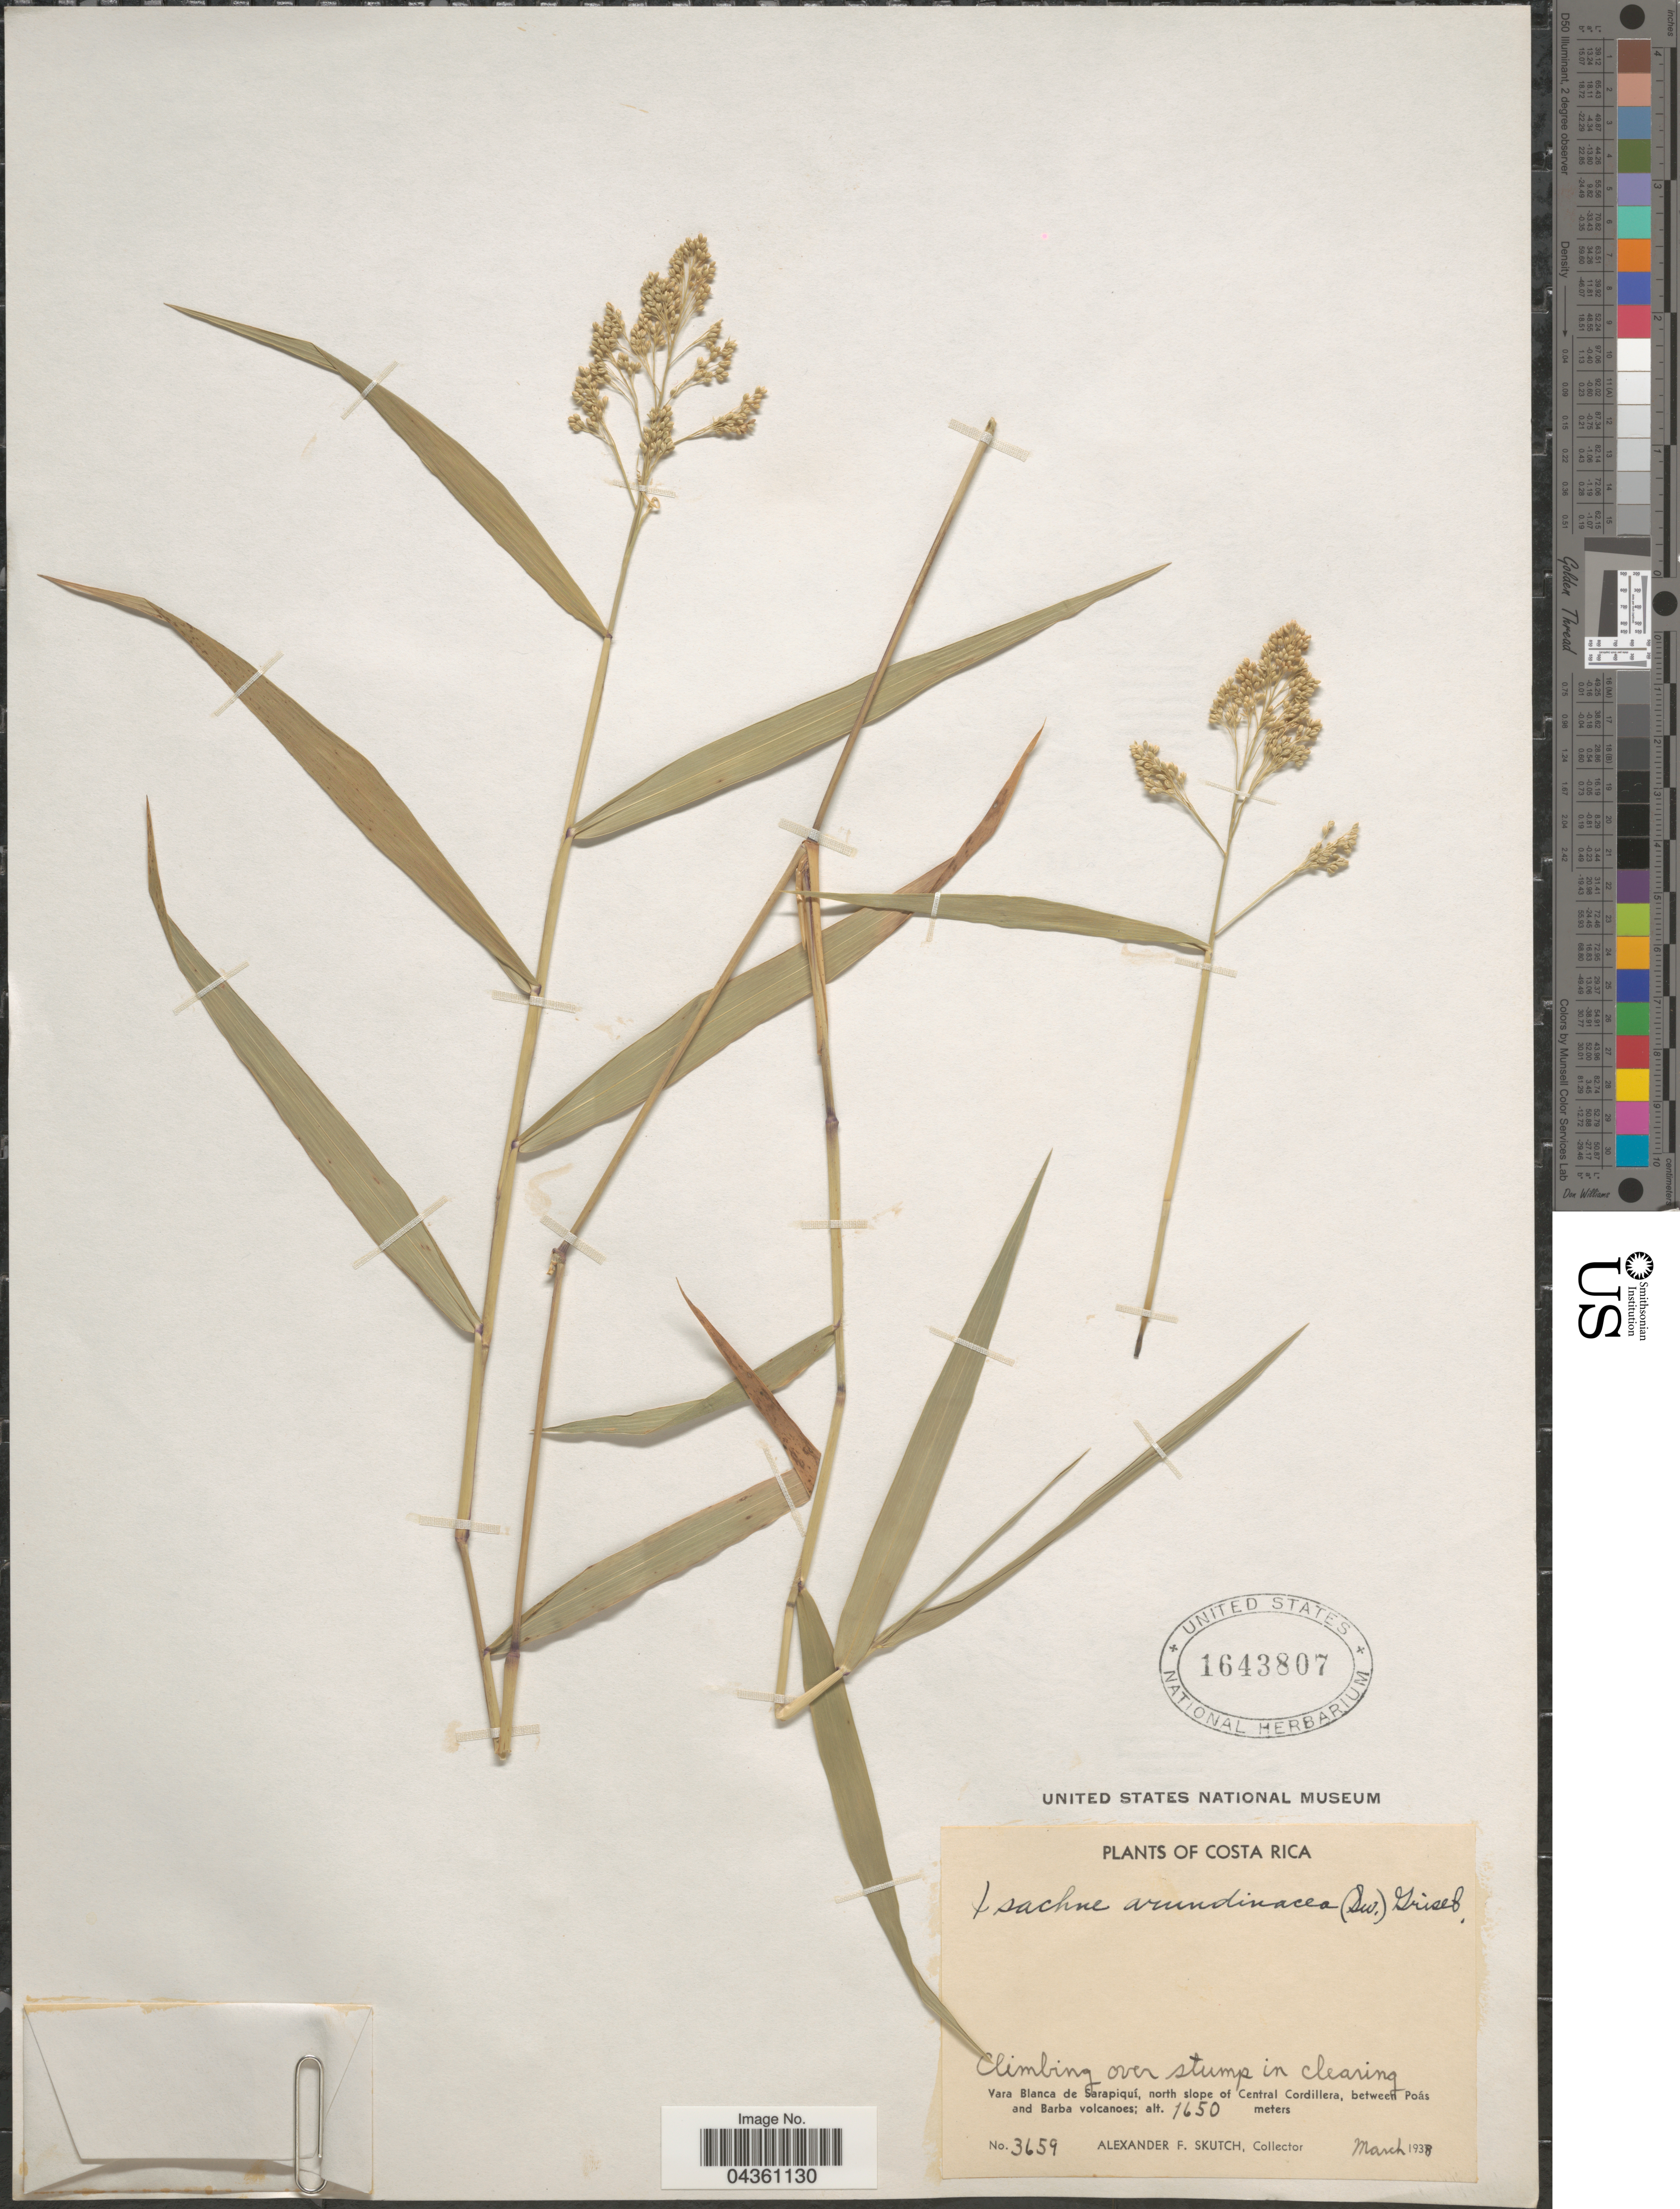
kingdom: Plantae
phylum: Tracheophyta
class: Liliopsida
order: Poales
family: Poaceae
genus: Isachne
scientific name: Isachne arundinacea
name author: (Sw.) Griseb.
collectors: A. F. Skutch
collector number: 3659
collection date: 1938-03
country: Costa Rica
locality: Vara Blanca de Sarapiquí, north slope of Central Cordillera, between Poás and Barba volcanoes.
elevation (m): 1650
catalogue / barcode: US 1643807